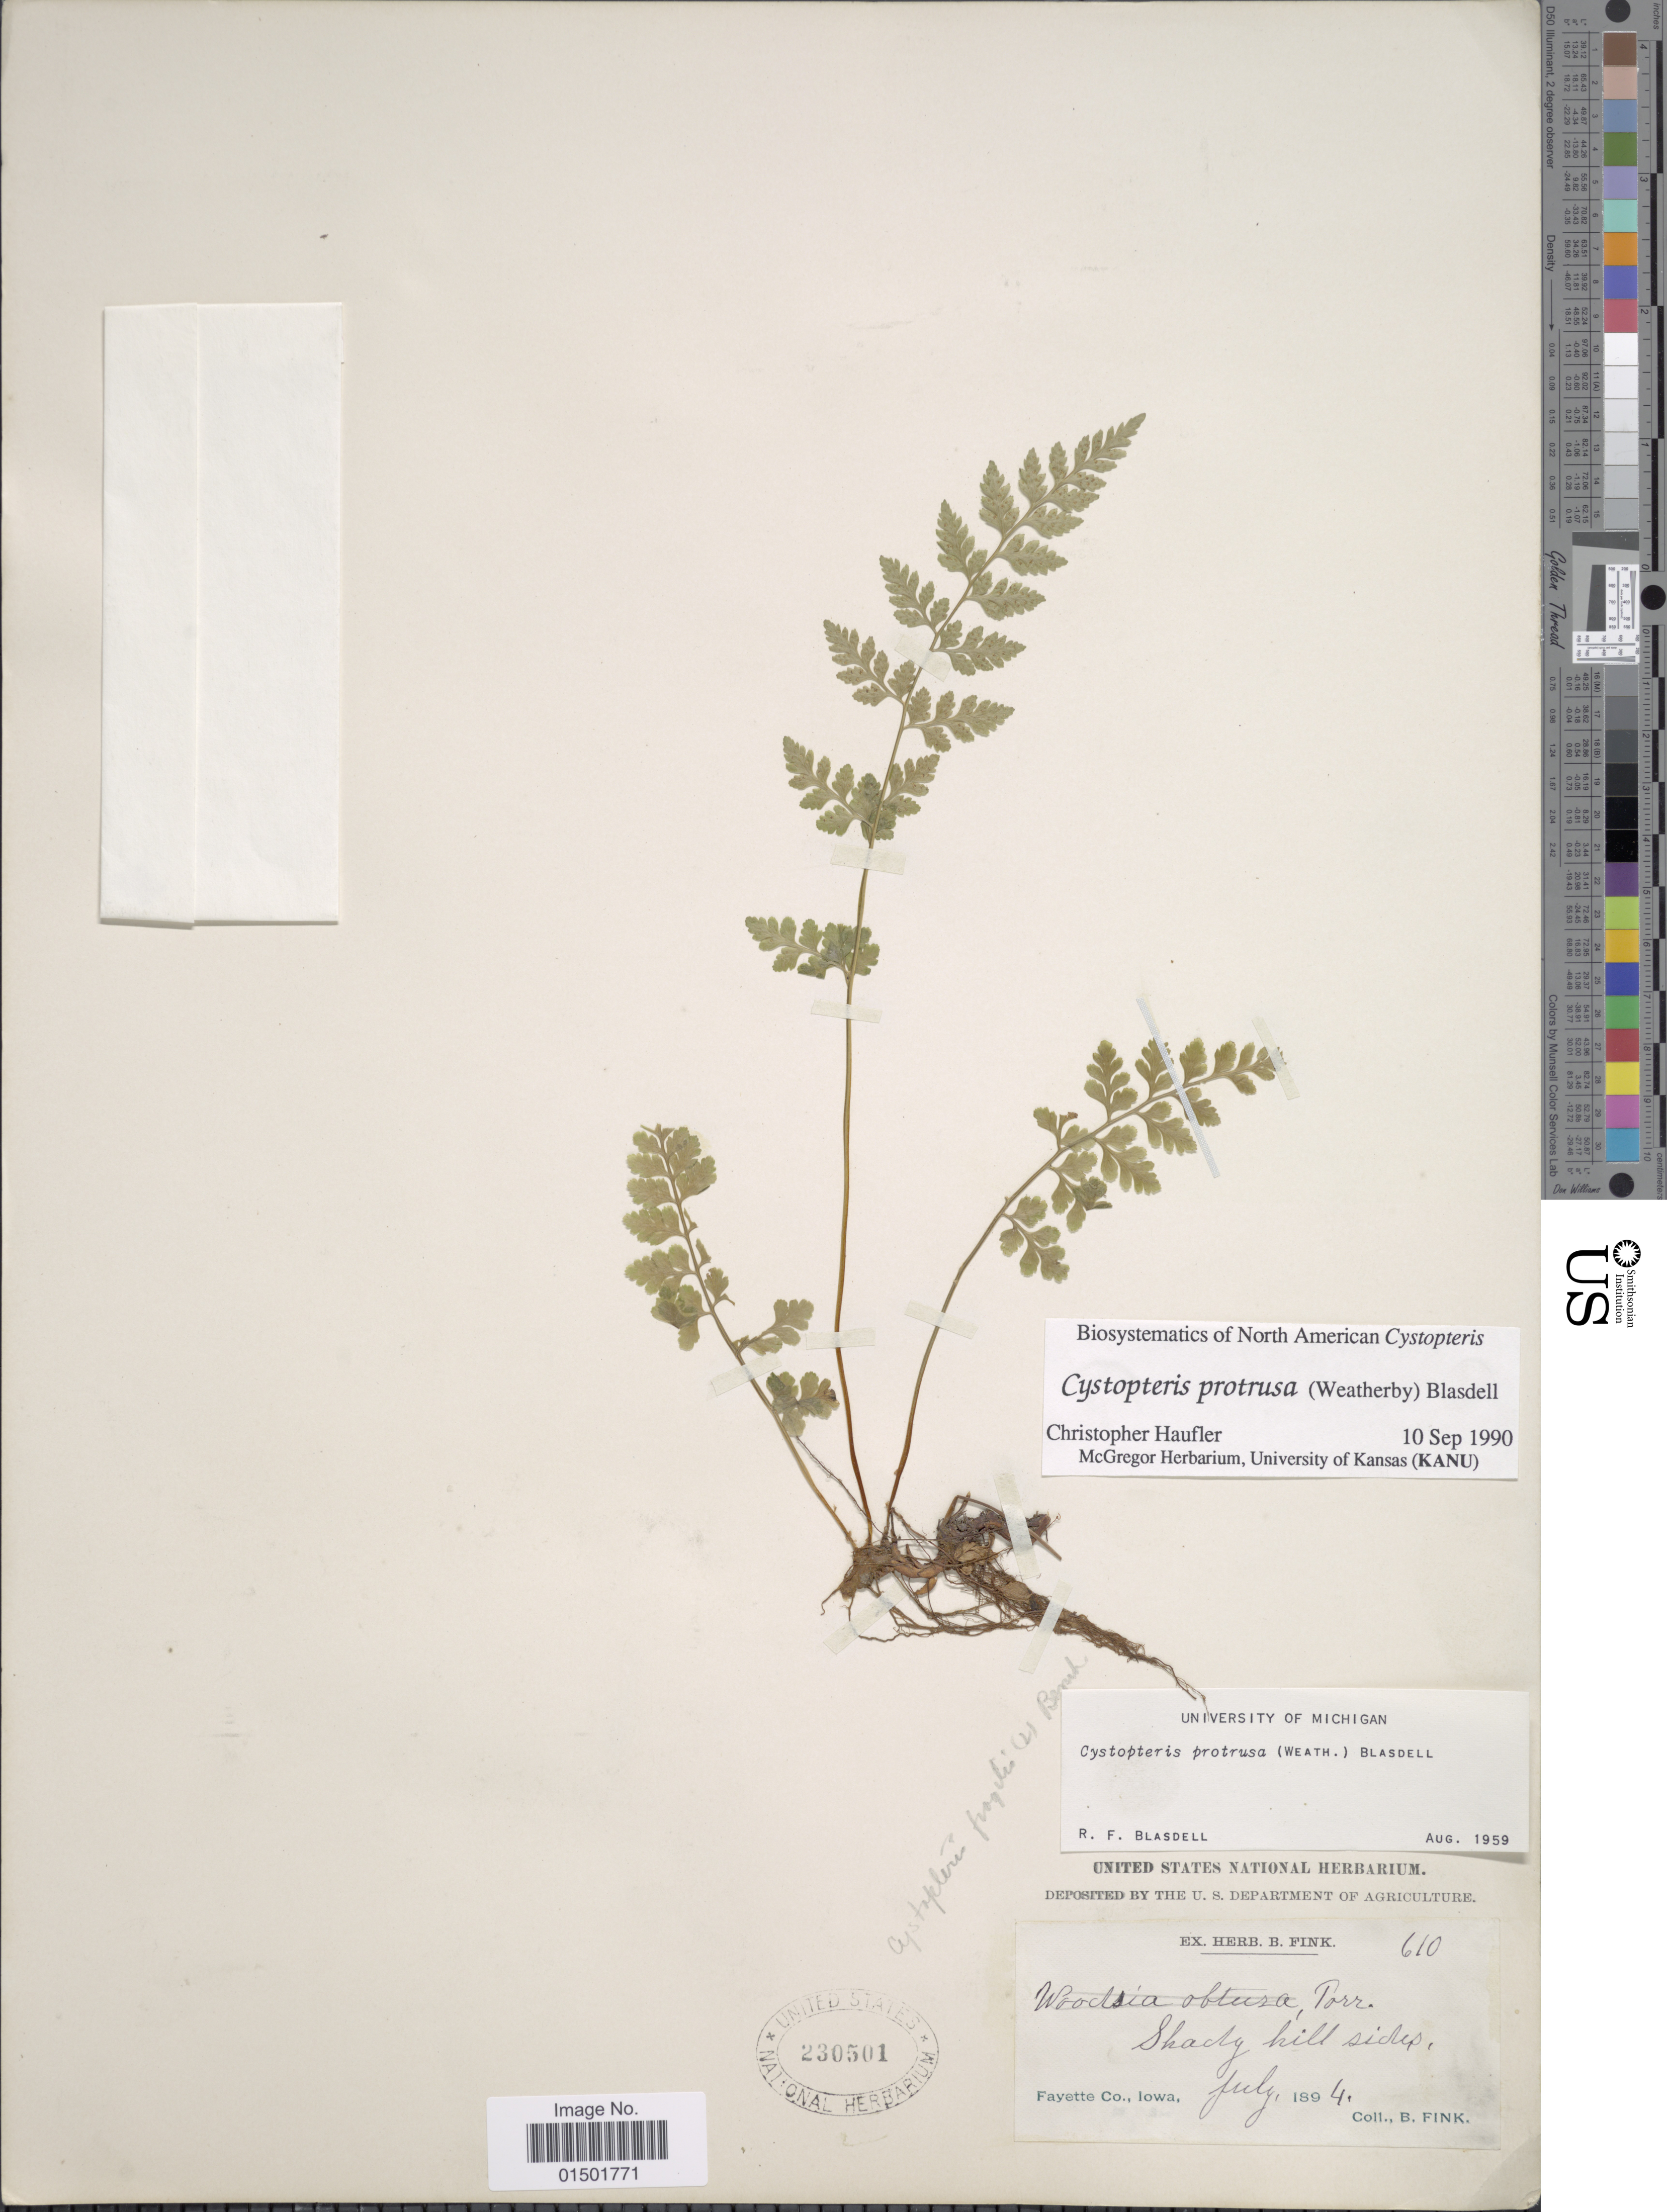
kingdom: Plantae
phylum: Tracheophyta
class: Polypodiopsida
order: Polypodiales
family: Cystopteridaceae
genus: Cystopteris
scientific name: Cystopteris protrusa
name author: (Weath.) Blasdell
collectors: B. Fink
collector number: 610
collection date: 1894-07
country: United States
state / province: Iowa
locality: Fayette Co.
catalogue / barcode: US 230501